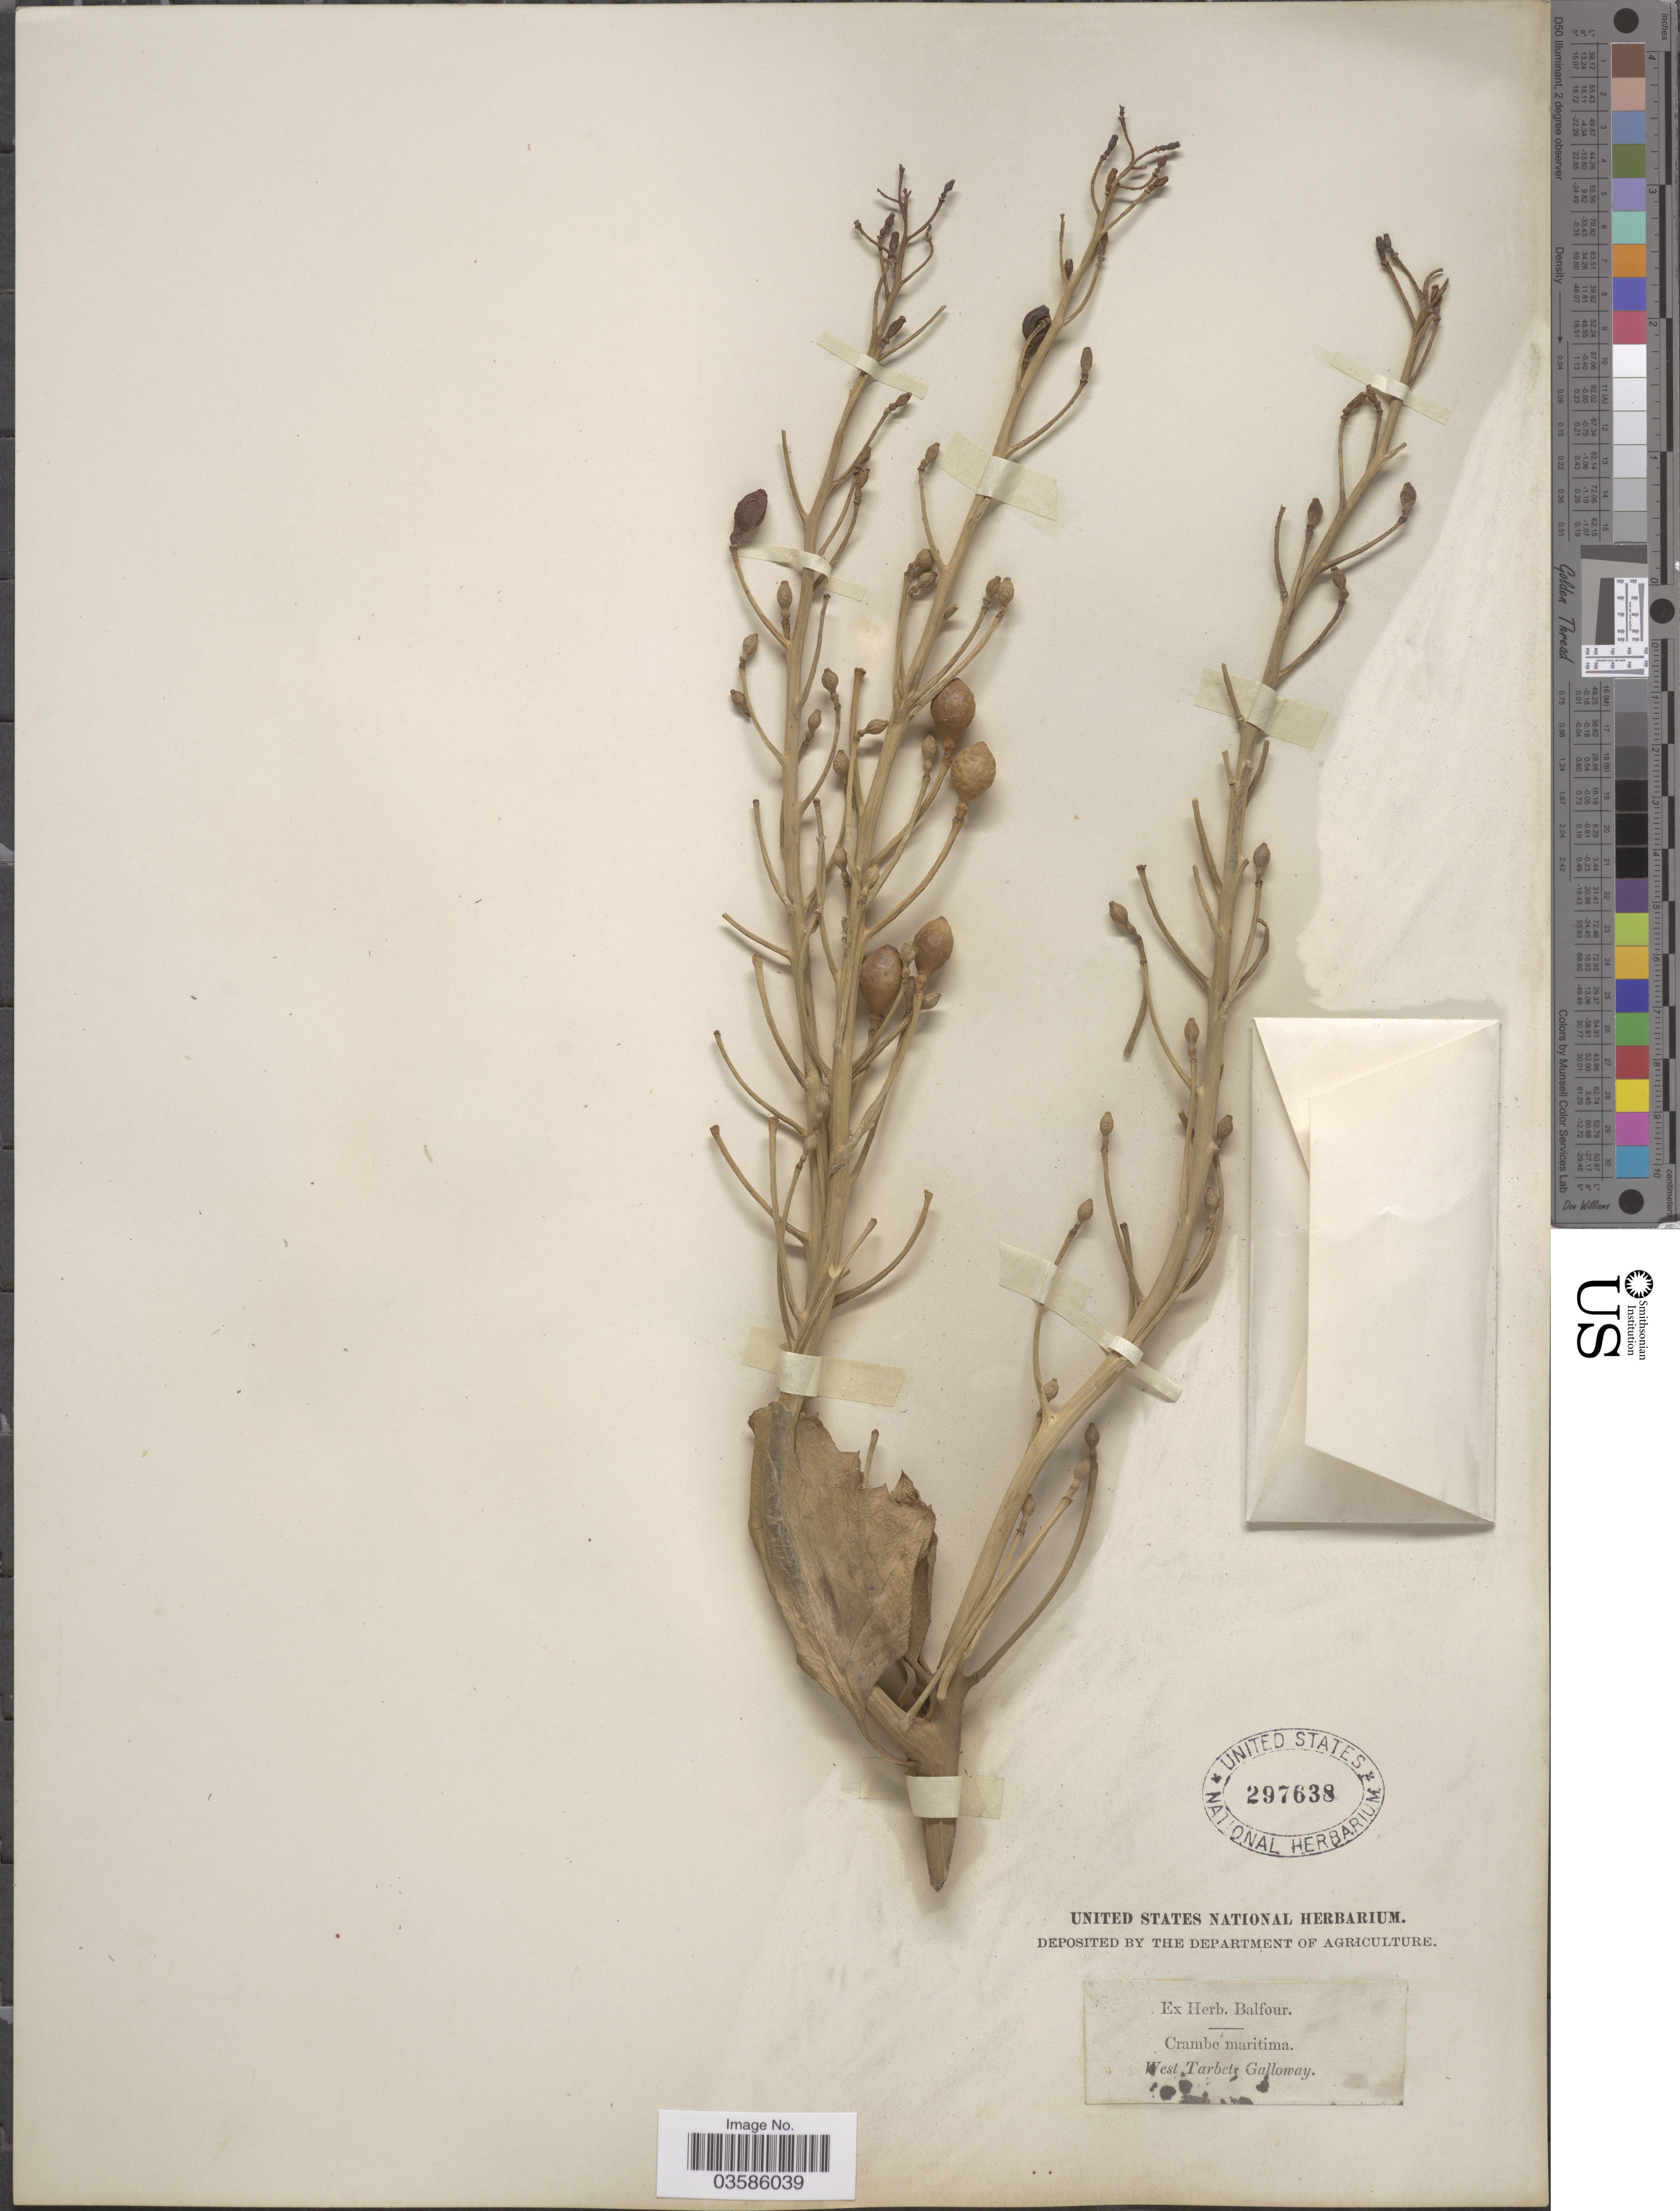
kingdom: Plantae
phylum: Tracheophyta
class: Magnoliopsida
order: Brassicales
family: Brassicaceae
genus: Crambe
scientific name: Crambe maritima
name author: L.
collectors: Ex herb. Balfour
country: United Kingdom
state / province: Scotland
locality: Crambe maritima. West Tarbet Galloway.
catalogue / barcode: US 297638